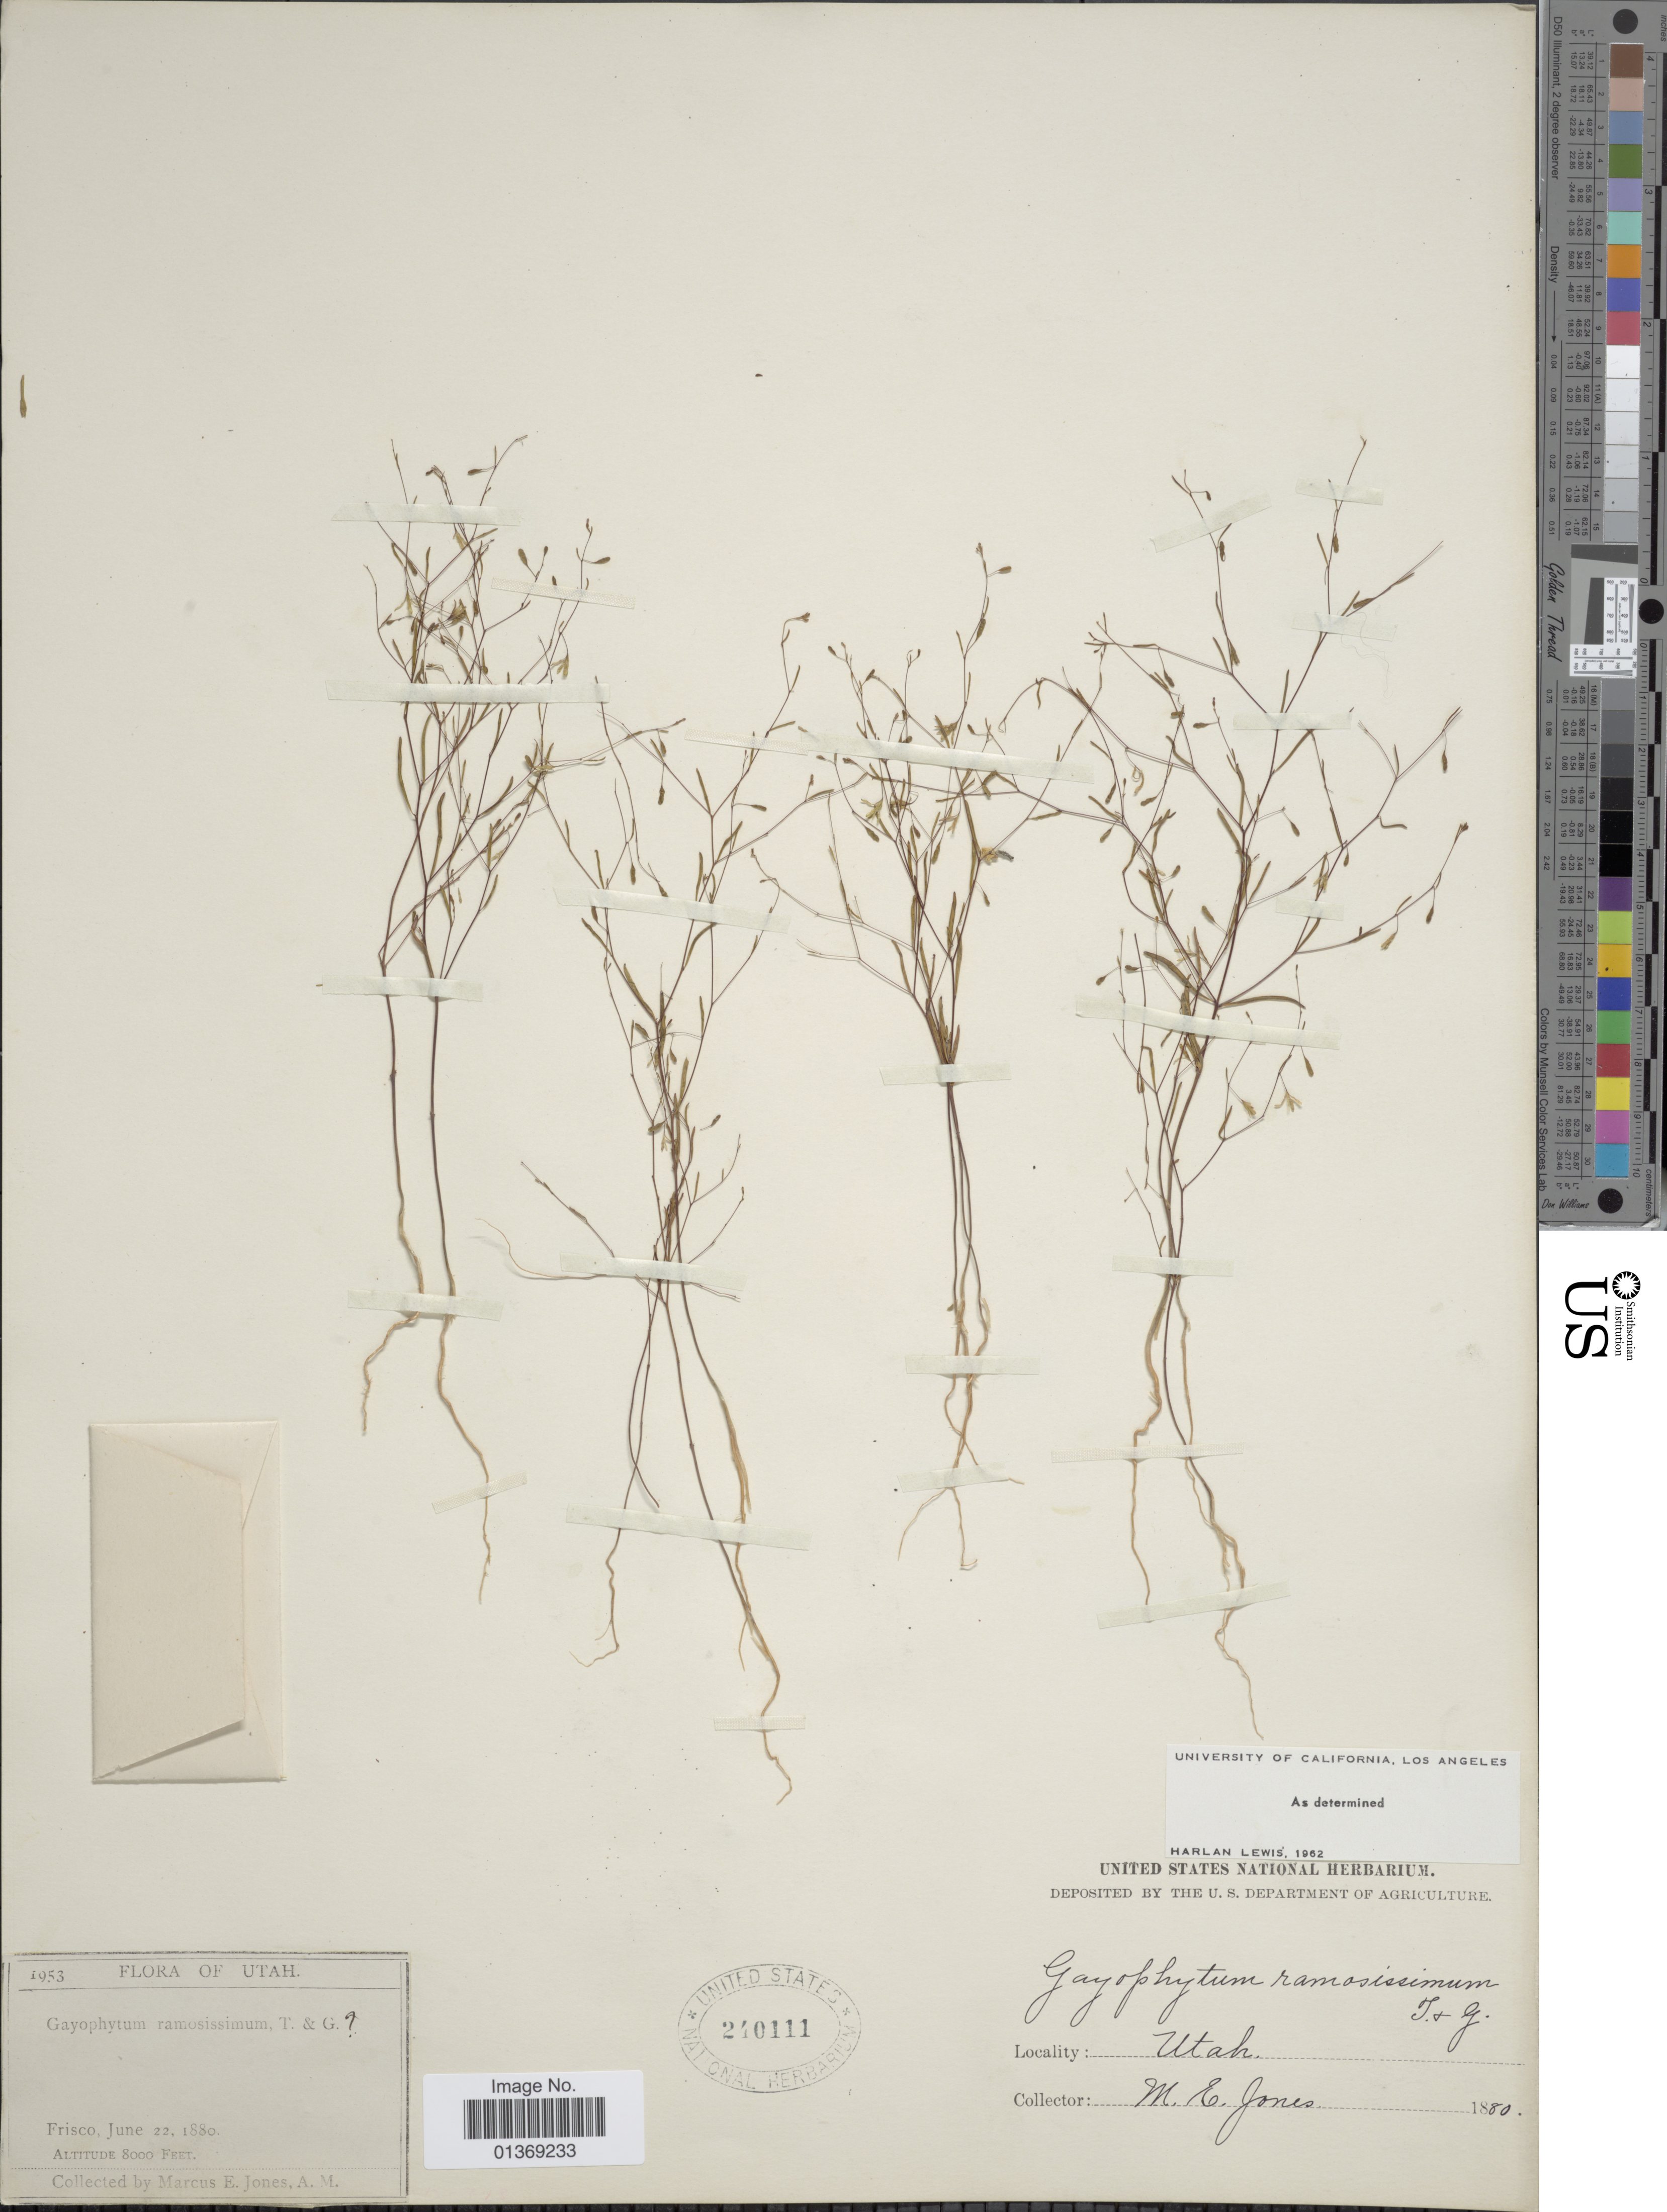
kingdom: Plantae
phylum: Tracheophyta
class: Magnoliopsida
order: Myrtales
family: Onagraceae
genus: Gayophytum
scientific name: Gayophytum ramosissimum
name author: Torr. & A. Gray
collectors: M. E. Jones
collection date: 1880-06-22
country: United States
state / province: Utah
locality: Frisco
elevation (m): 2438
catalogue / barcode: US 240111